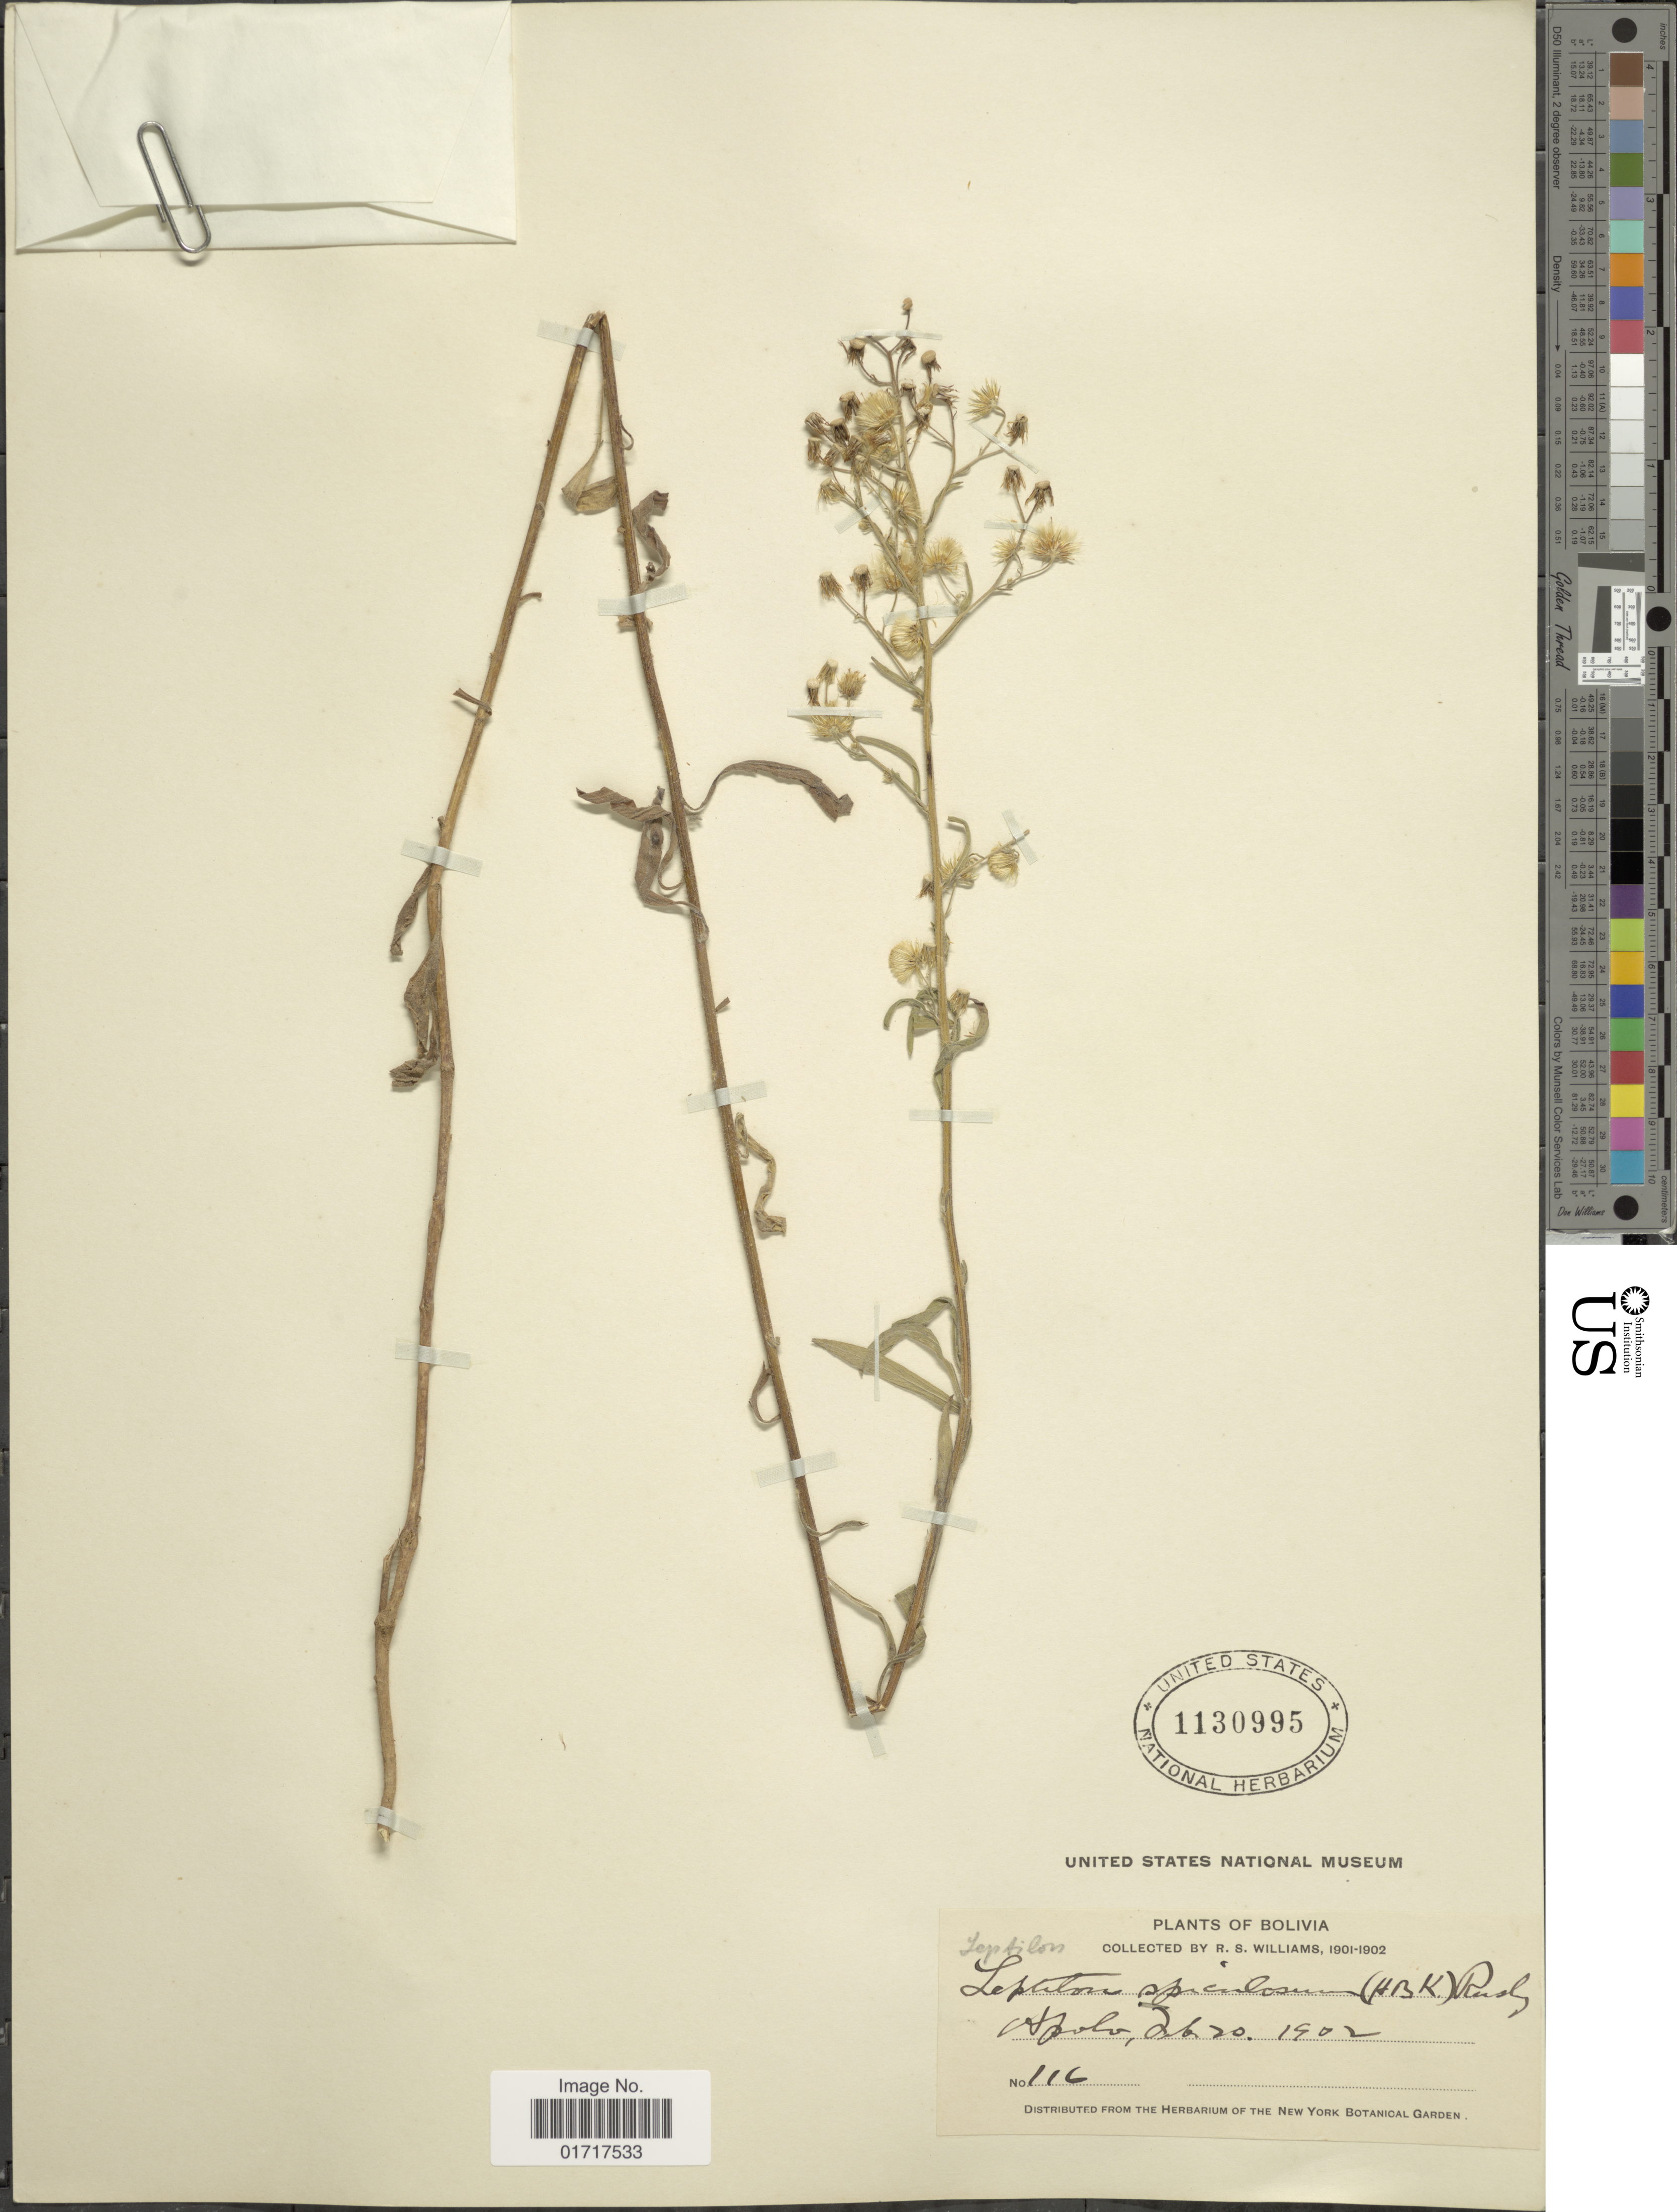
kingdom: Plantae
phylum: Tracheophyta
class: Magnoliopsida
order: Asterales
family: Asteraceae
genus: Conyza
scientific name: Conyza spiculosa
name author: (Hook. & Arn.) Zardini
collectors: R. S. Williams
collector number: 116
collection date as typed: Feb. 20, 1902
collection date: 1902-02-20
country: Bolivia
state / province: La Paz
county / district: Franz Tamayo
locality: Apolo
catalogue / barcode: US 1130995